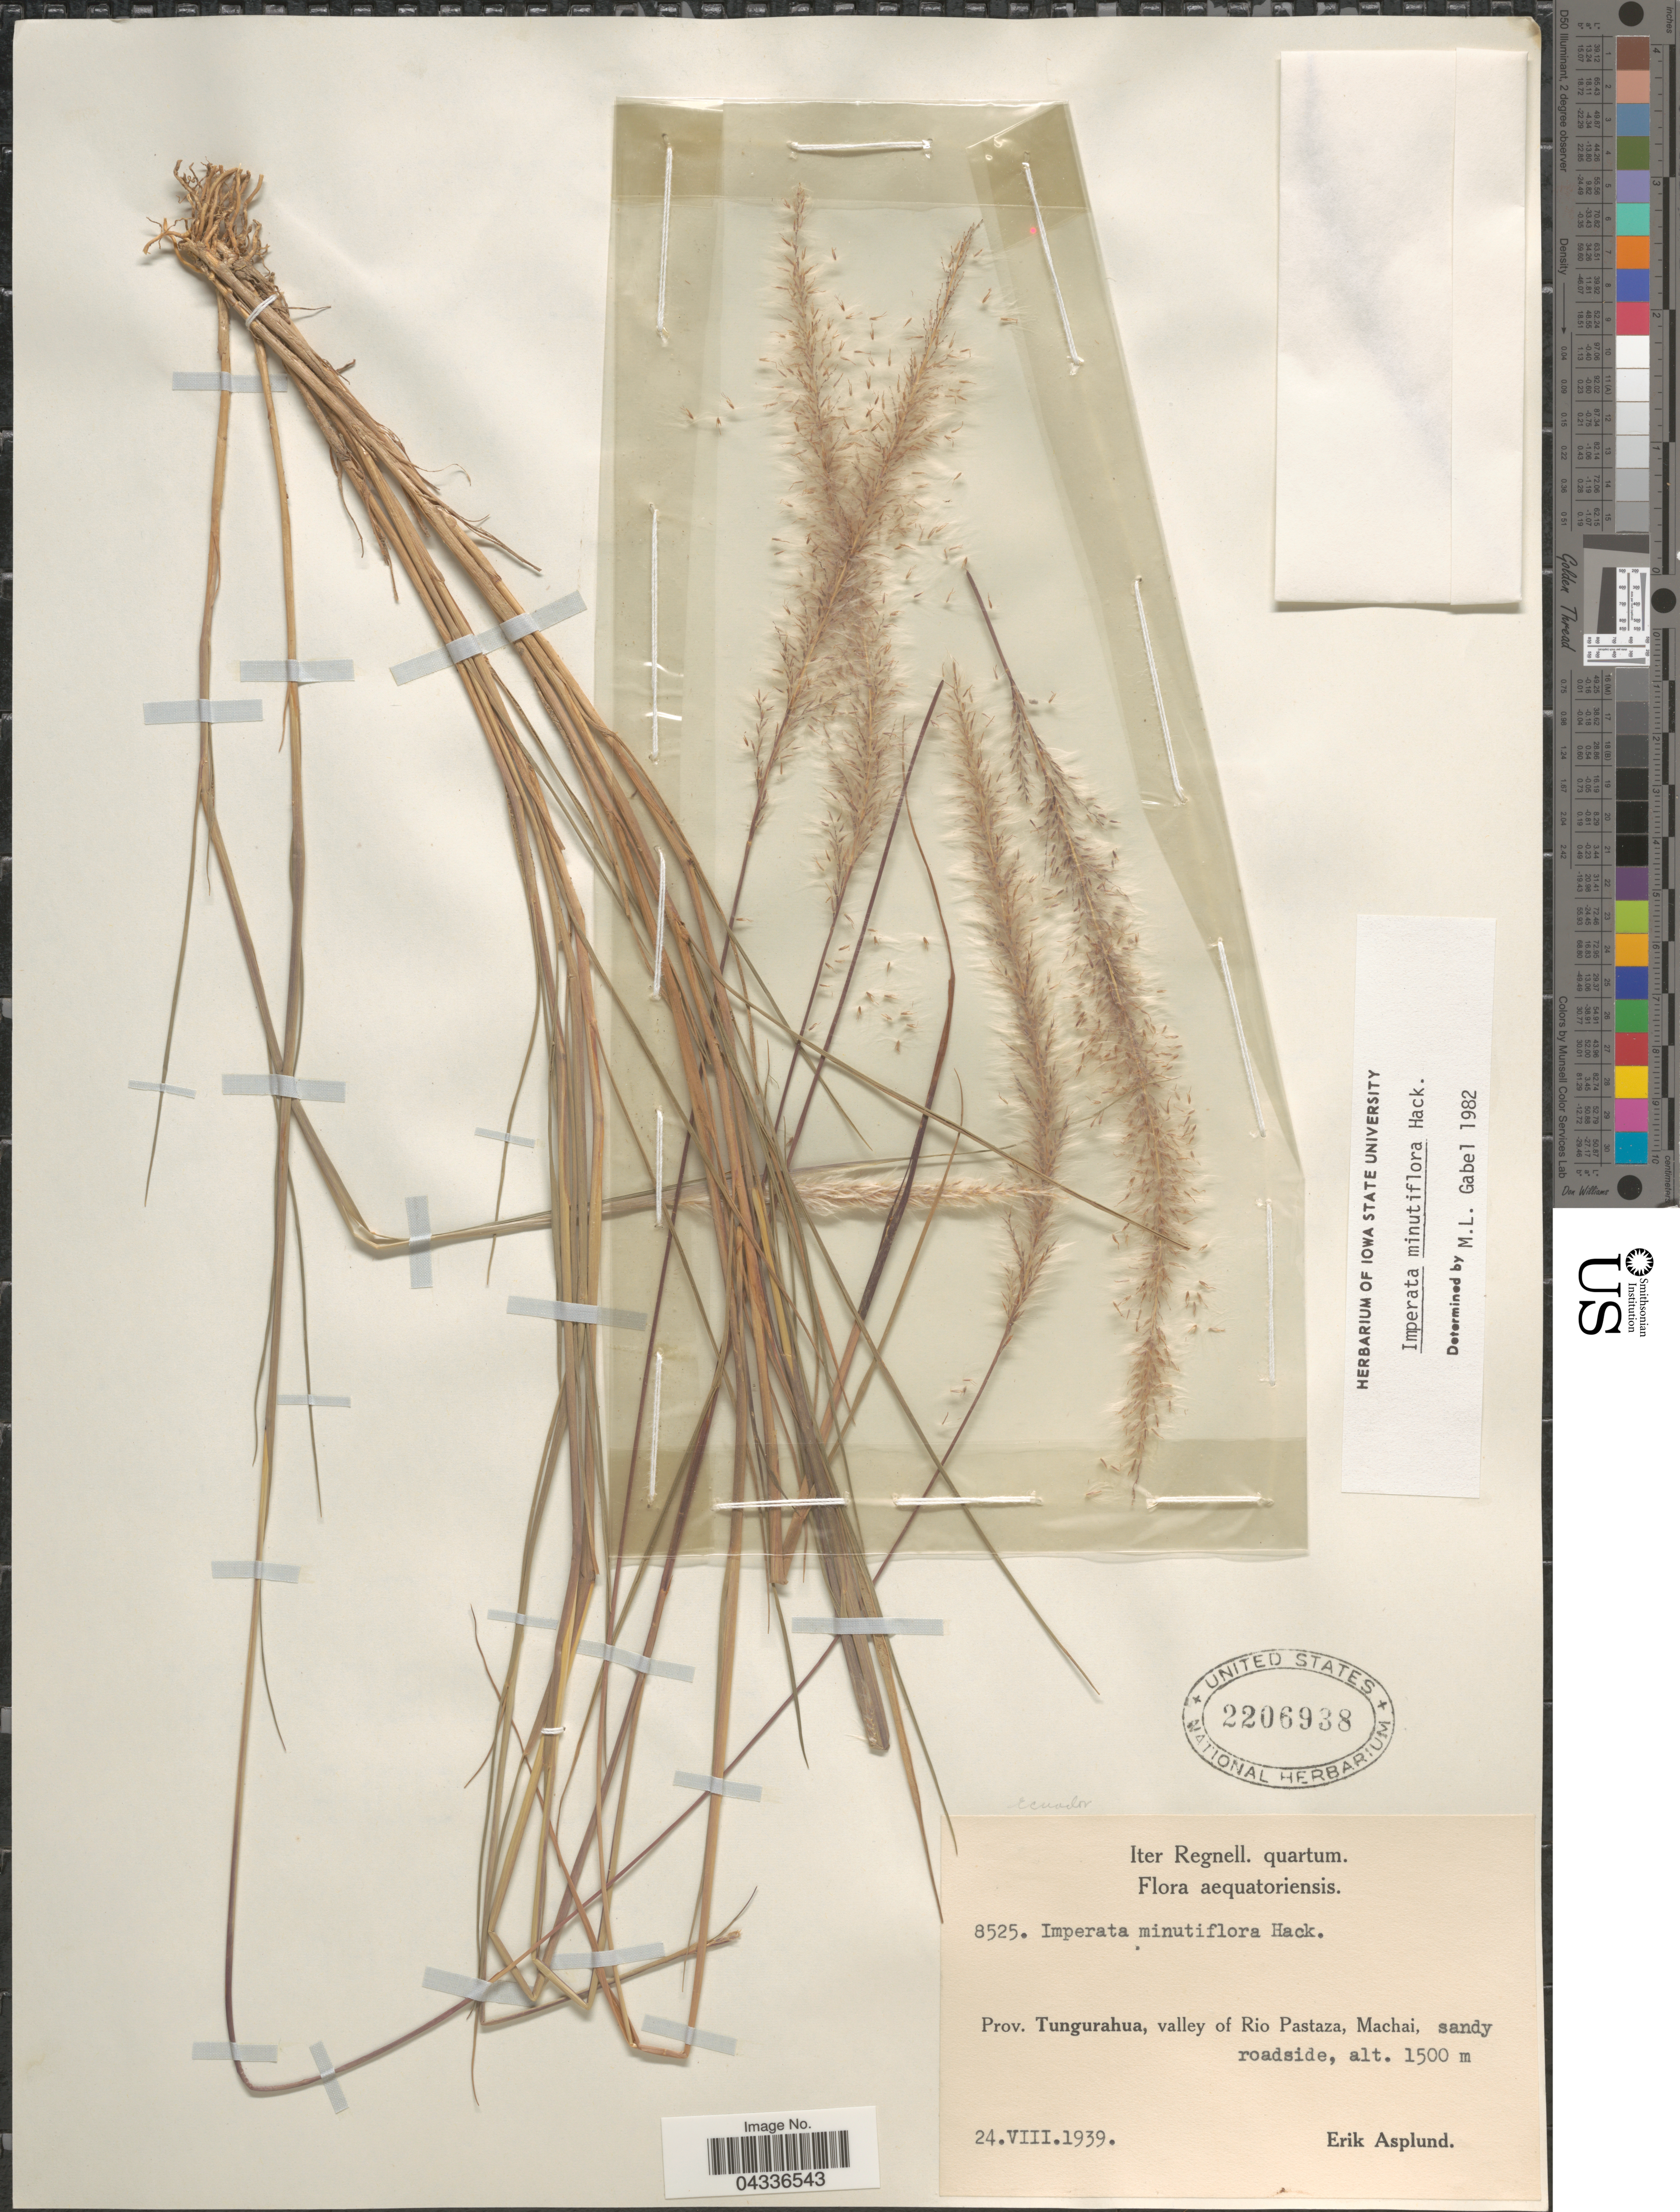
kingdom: Plantae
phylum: Tracheophyta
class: Liliopsida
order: Poales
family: Poaceae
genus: Imperata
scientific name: Imperata minutiflora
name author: Hack.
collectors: E. Asplund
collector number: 8525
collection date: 1939-08-24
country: Ecuador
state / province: Tungurahua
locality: Iter Regnell. quartum. Aequatoriensis. Valley of Rio Pastaza, Machai, sandy roadside.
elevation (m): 1500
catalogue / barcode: US 2206938